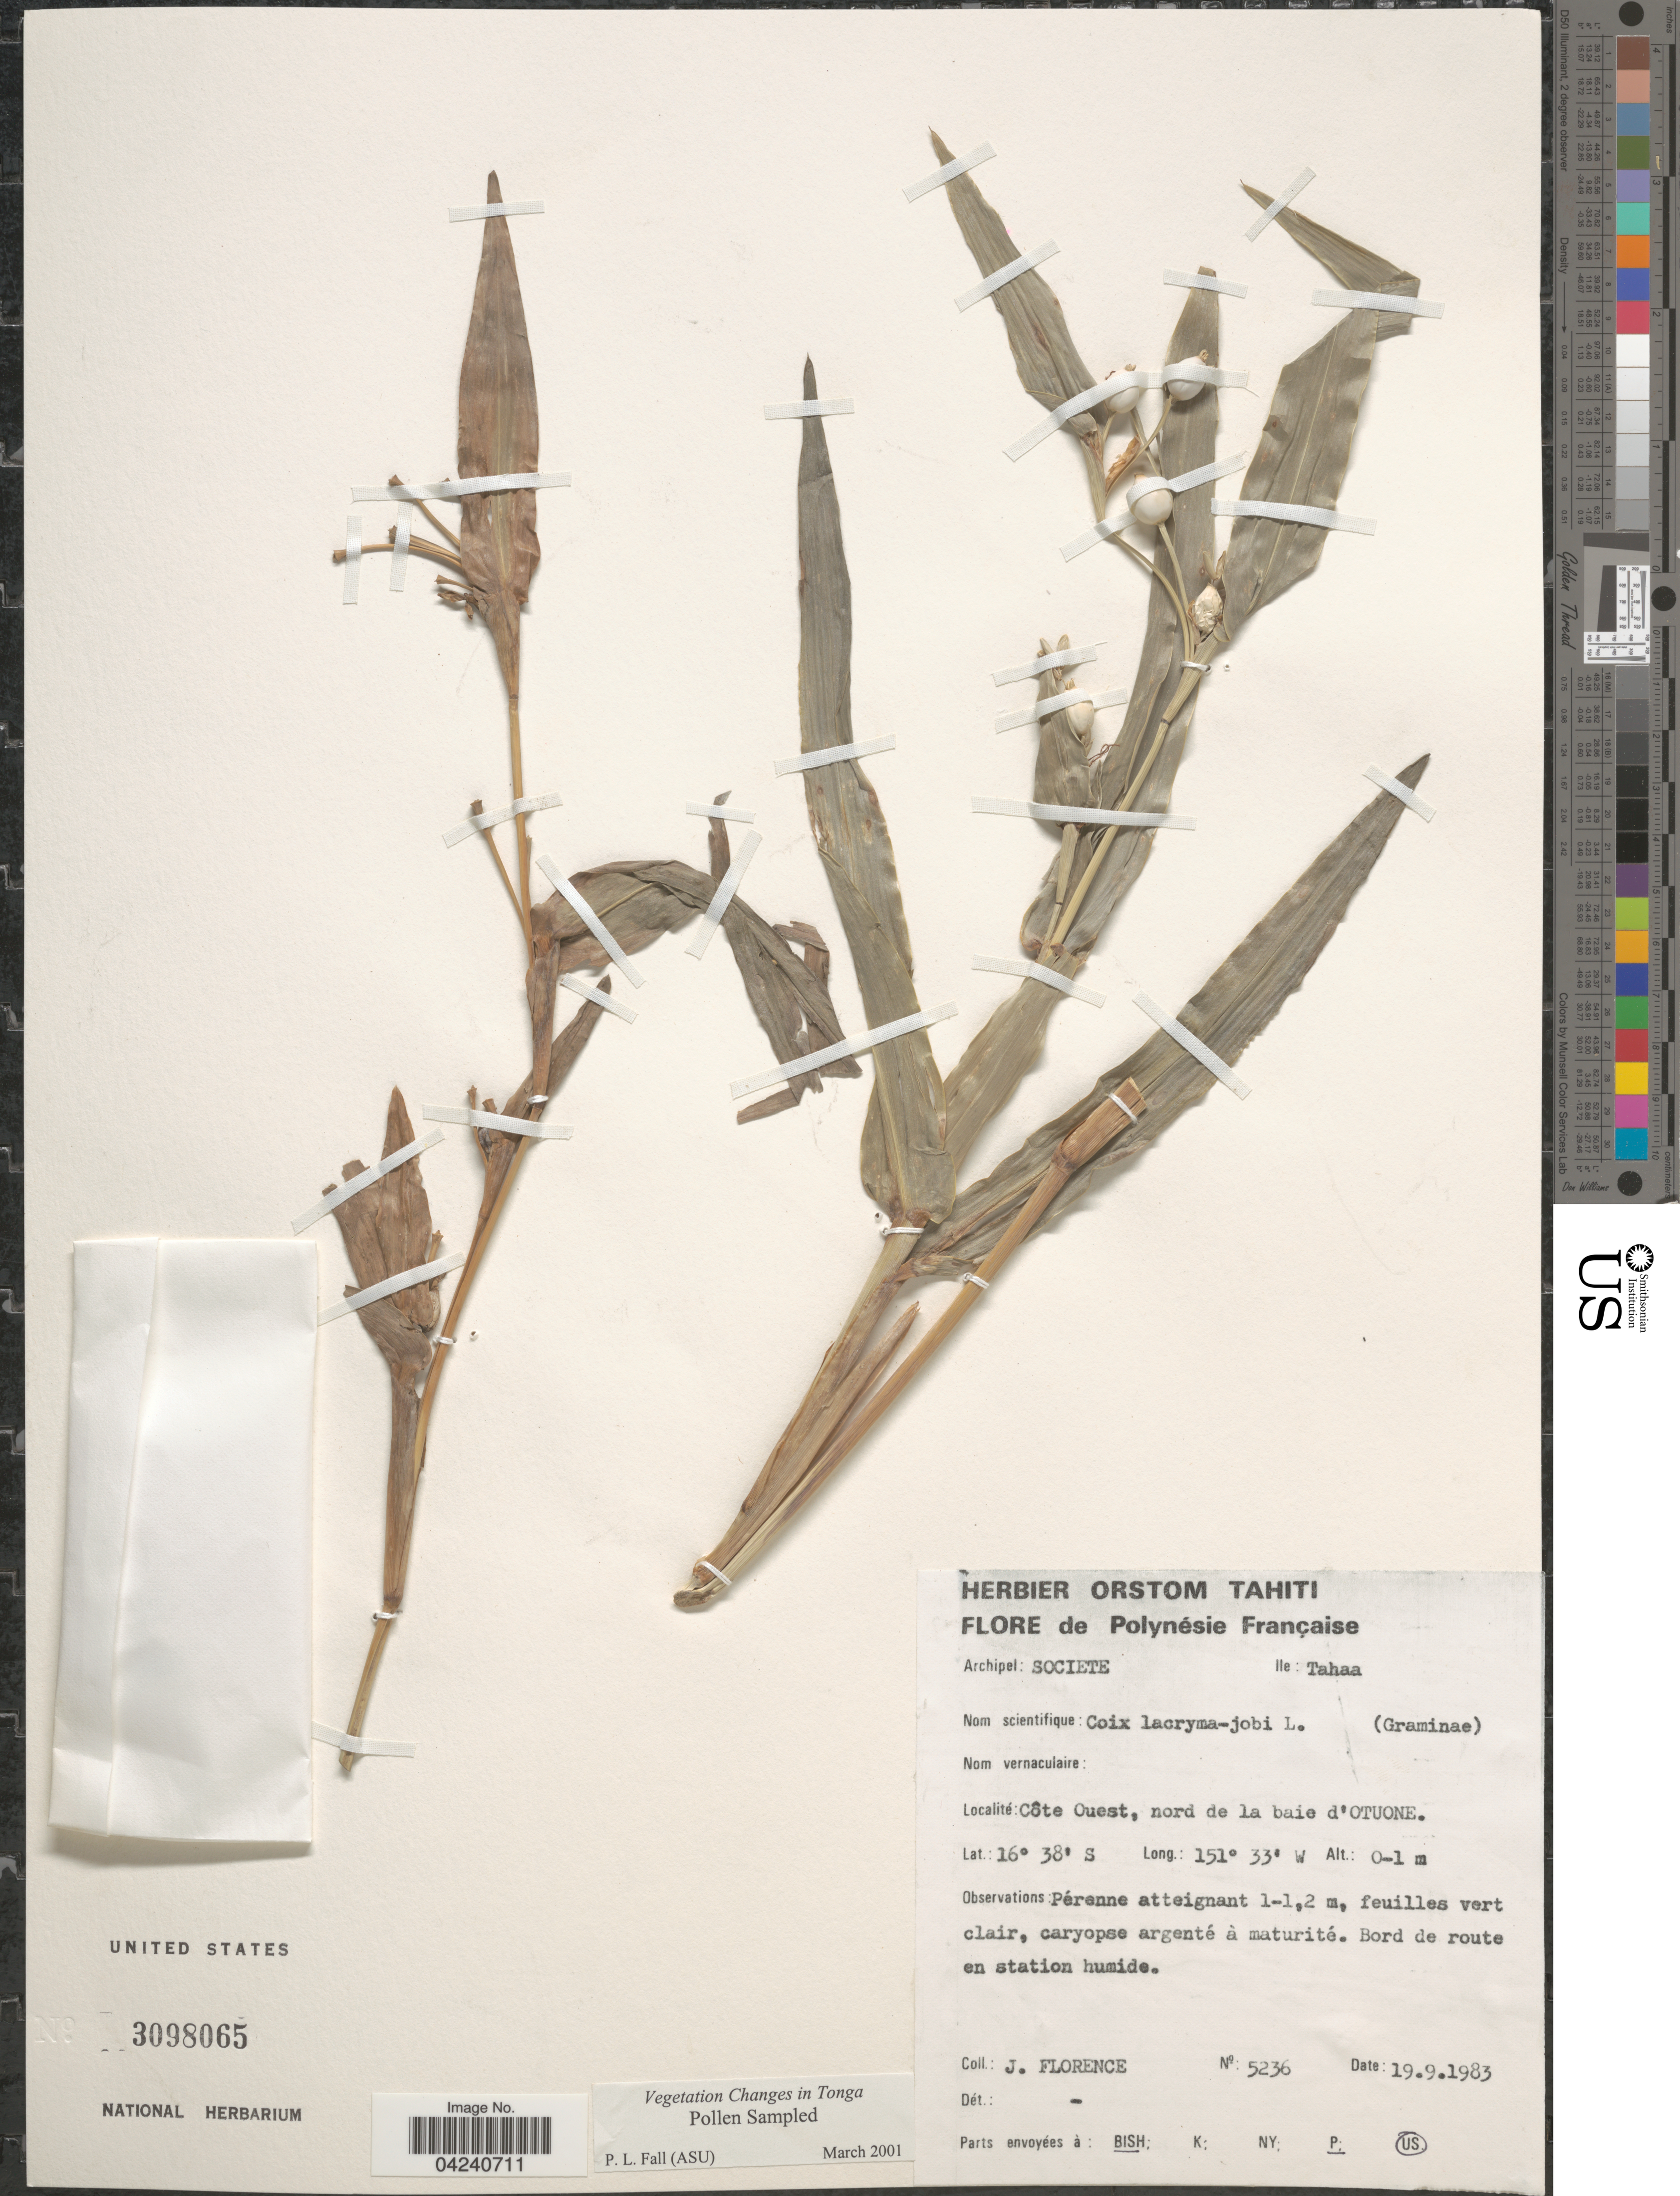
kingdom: Plantae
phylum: Tracheophyta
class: Liliopsida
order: Poales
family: Poaceae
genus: Coix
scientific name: Coix lacryma-jobi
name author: L.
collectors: J. Florence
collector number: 5236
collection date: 1983-09-19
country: French Polynesia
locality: Polynésie Française. Archipel: Societe. Ile: Tahaa. Côte Ouest, nord de la baie d'Otuone.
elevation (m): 0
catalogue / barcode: US 3098065